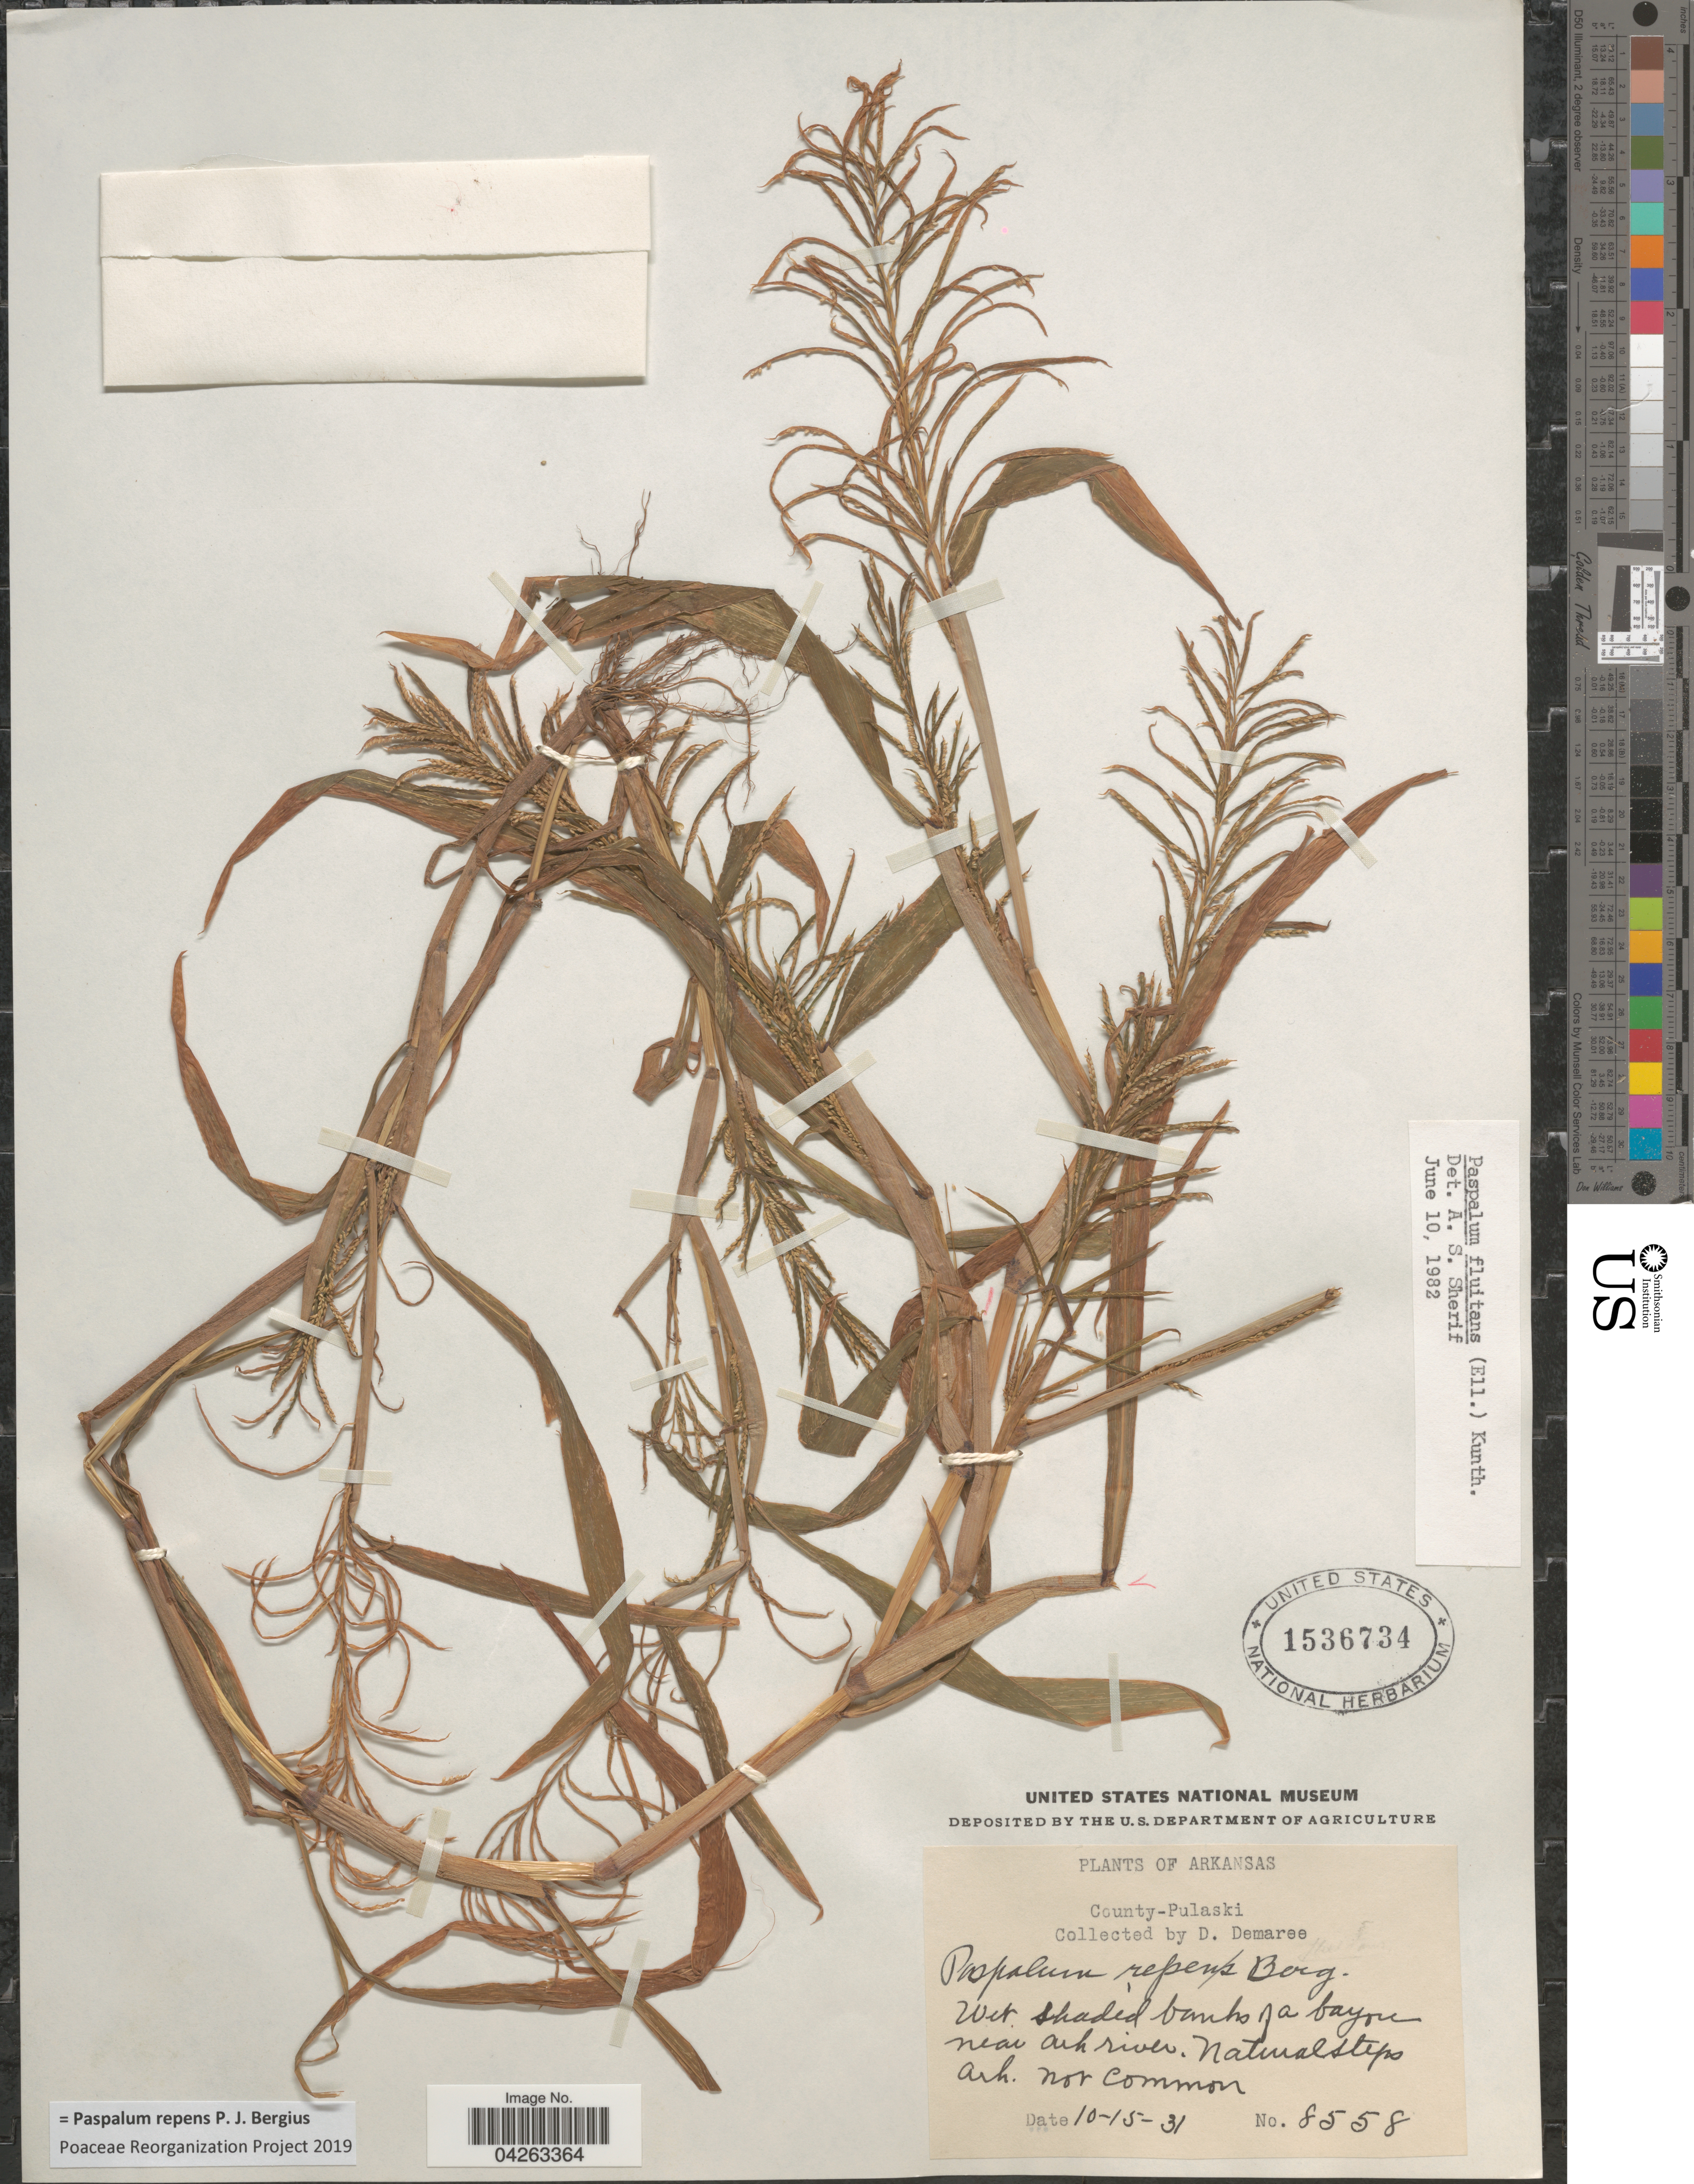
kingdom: Plantae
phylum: Tracheophyta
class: Liliopsida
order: Poales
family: Poaceae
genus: Paspalum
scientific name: Paspalum repens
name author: P.J. Bergius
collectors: D. Demaree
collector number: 8558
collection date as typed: Transcribed d/m/y: 15/10/31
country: United States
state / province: Arkansas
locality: County-Pulaski. Wet shaded banks of a bayore near Ark river. Naturalsteps Ark.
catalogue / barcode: US 1536734